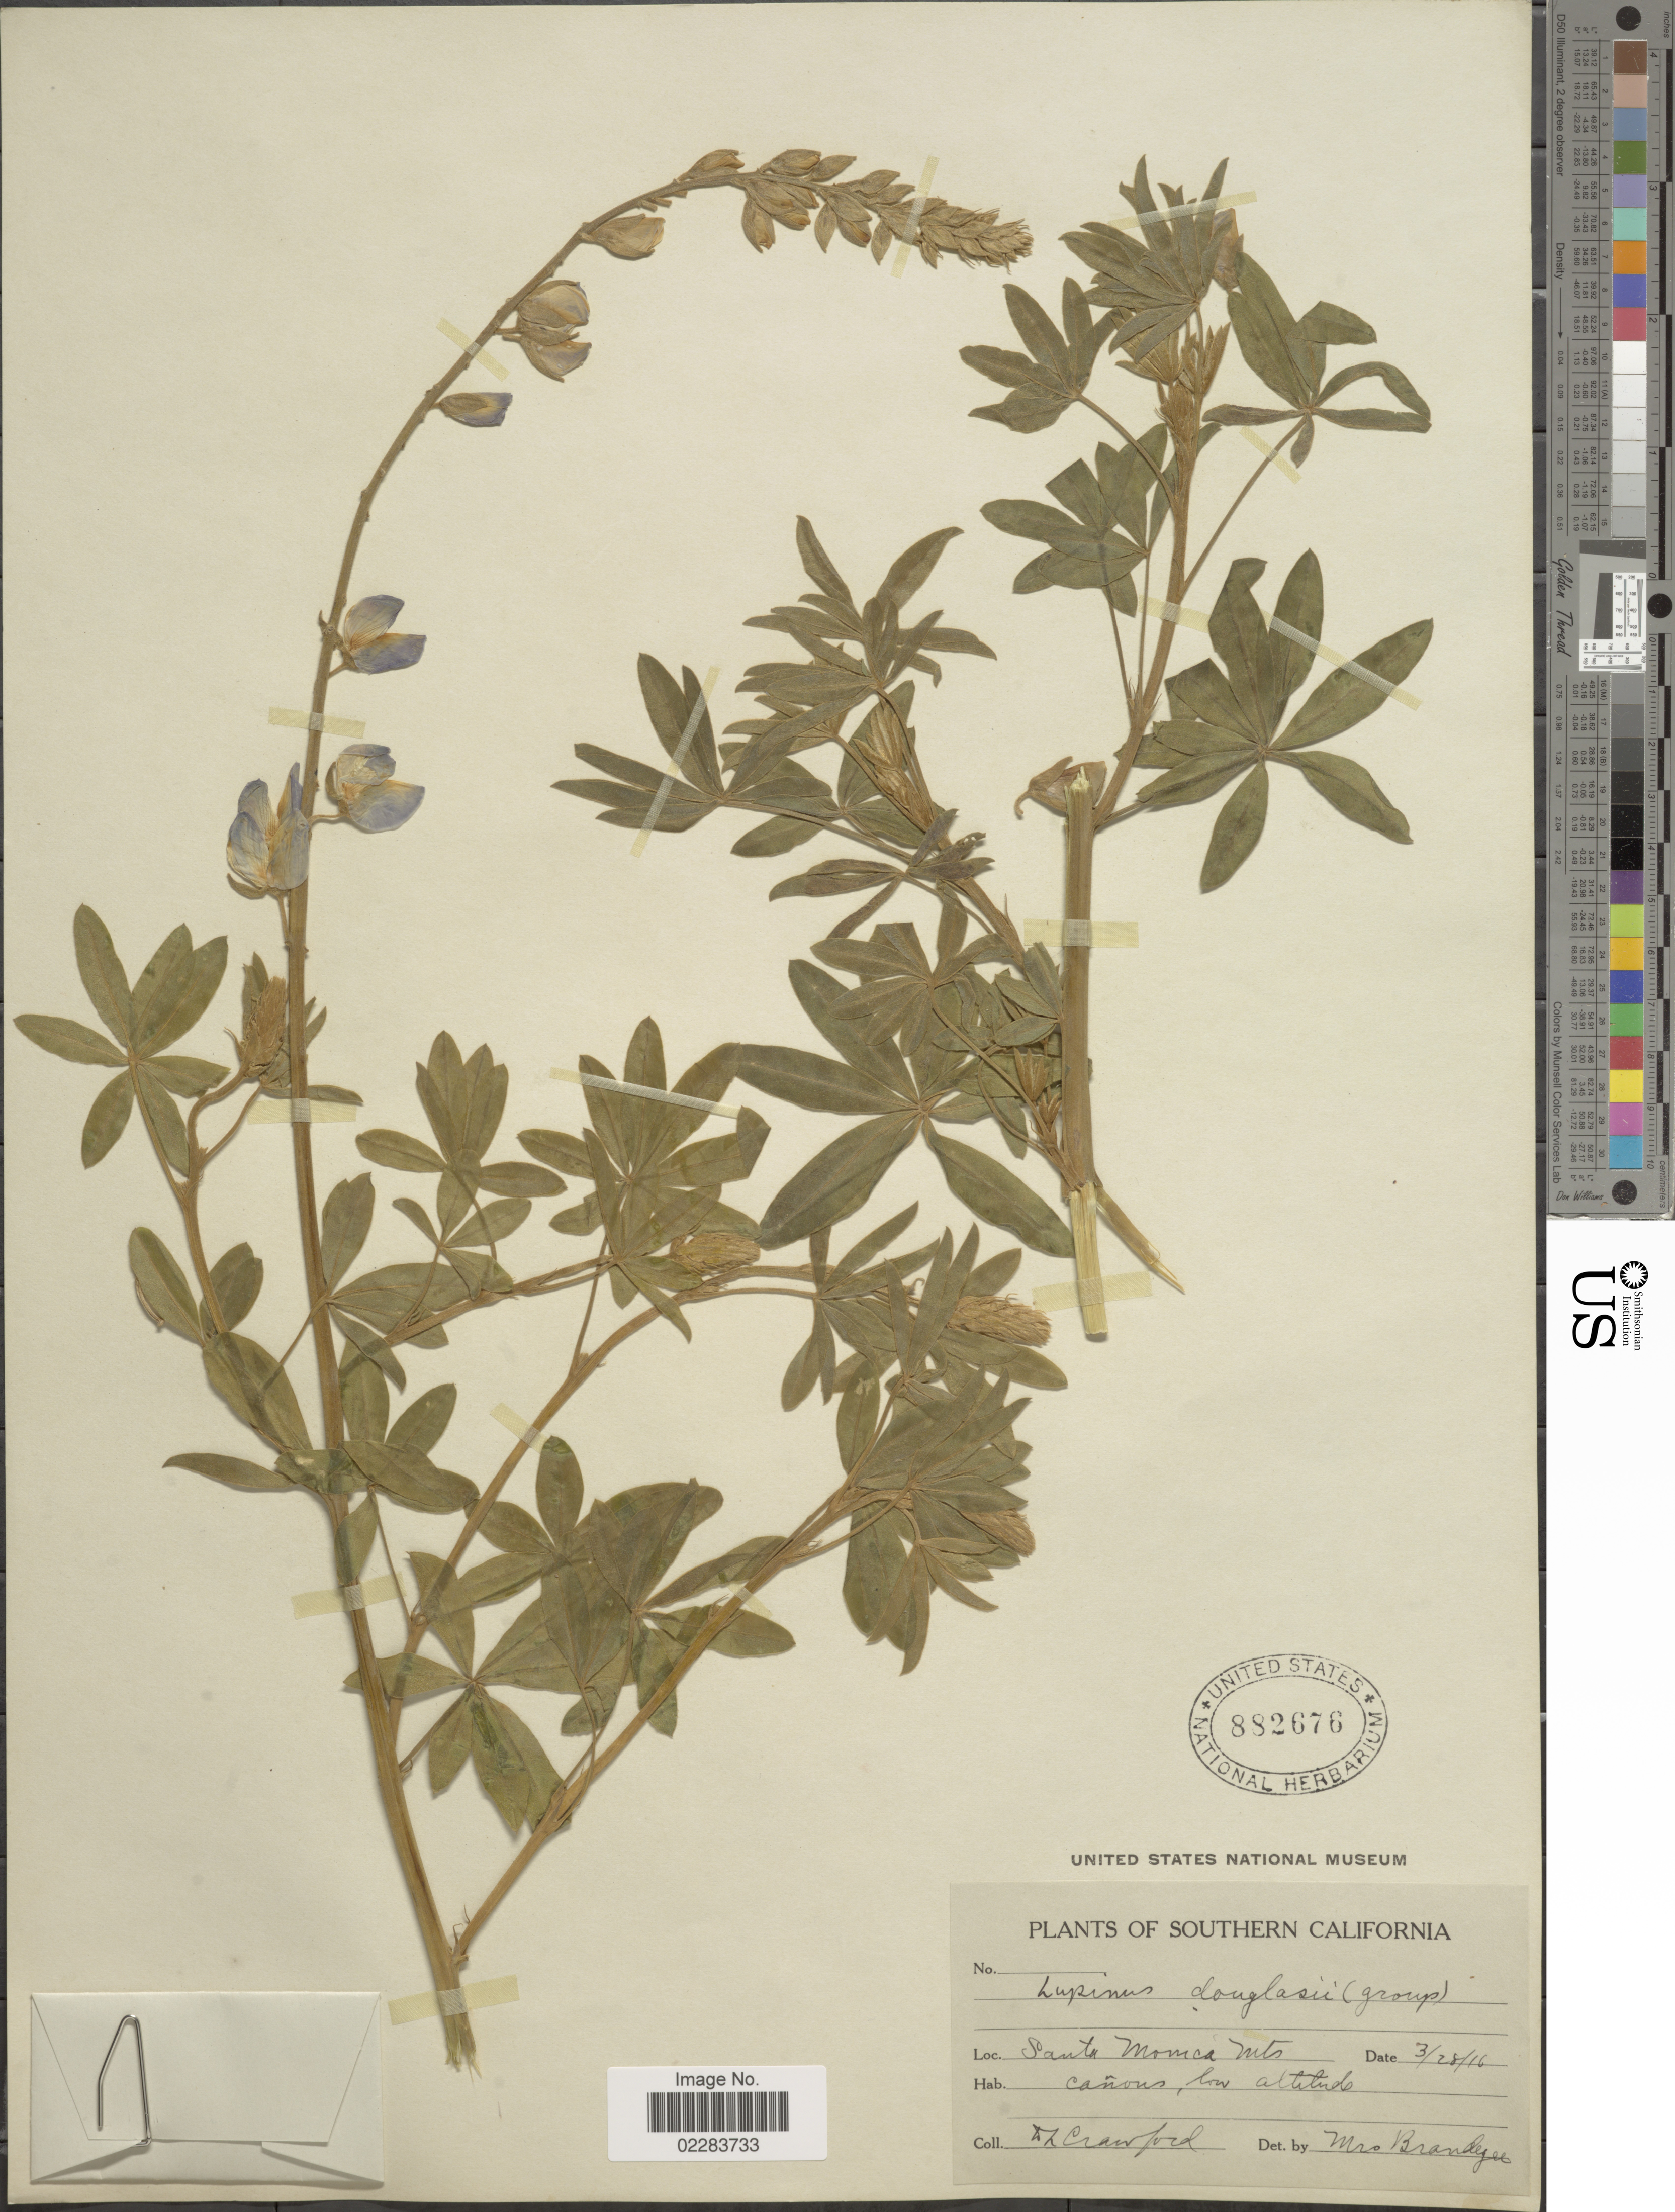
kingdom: Plantae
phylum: Tracheophyta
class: Magnoliopsida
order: Fabales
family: Fabaceae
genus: Lupinus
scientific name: Lupinus albifrons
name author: Benth.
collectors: Crawford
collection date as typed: Transcribed d/m/y: 28/3/16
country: United States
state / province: California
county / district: Los Angeles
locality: Southern Califirnia. Santa Monica Mts.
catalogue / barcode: US 882676